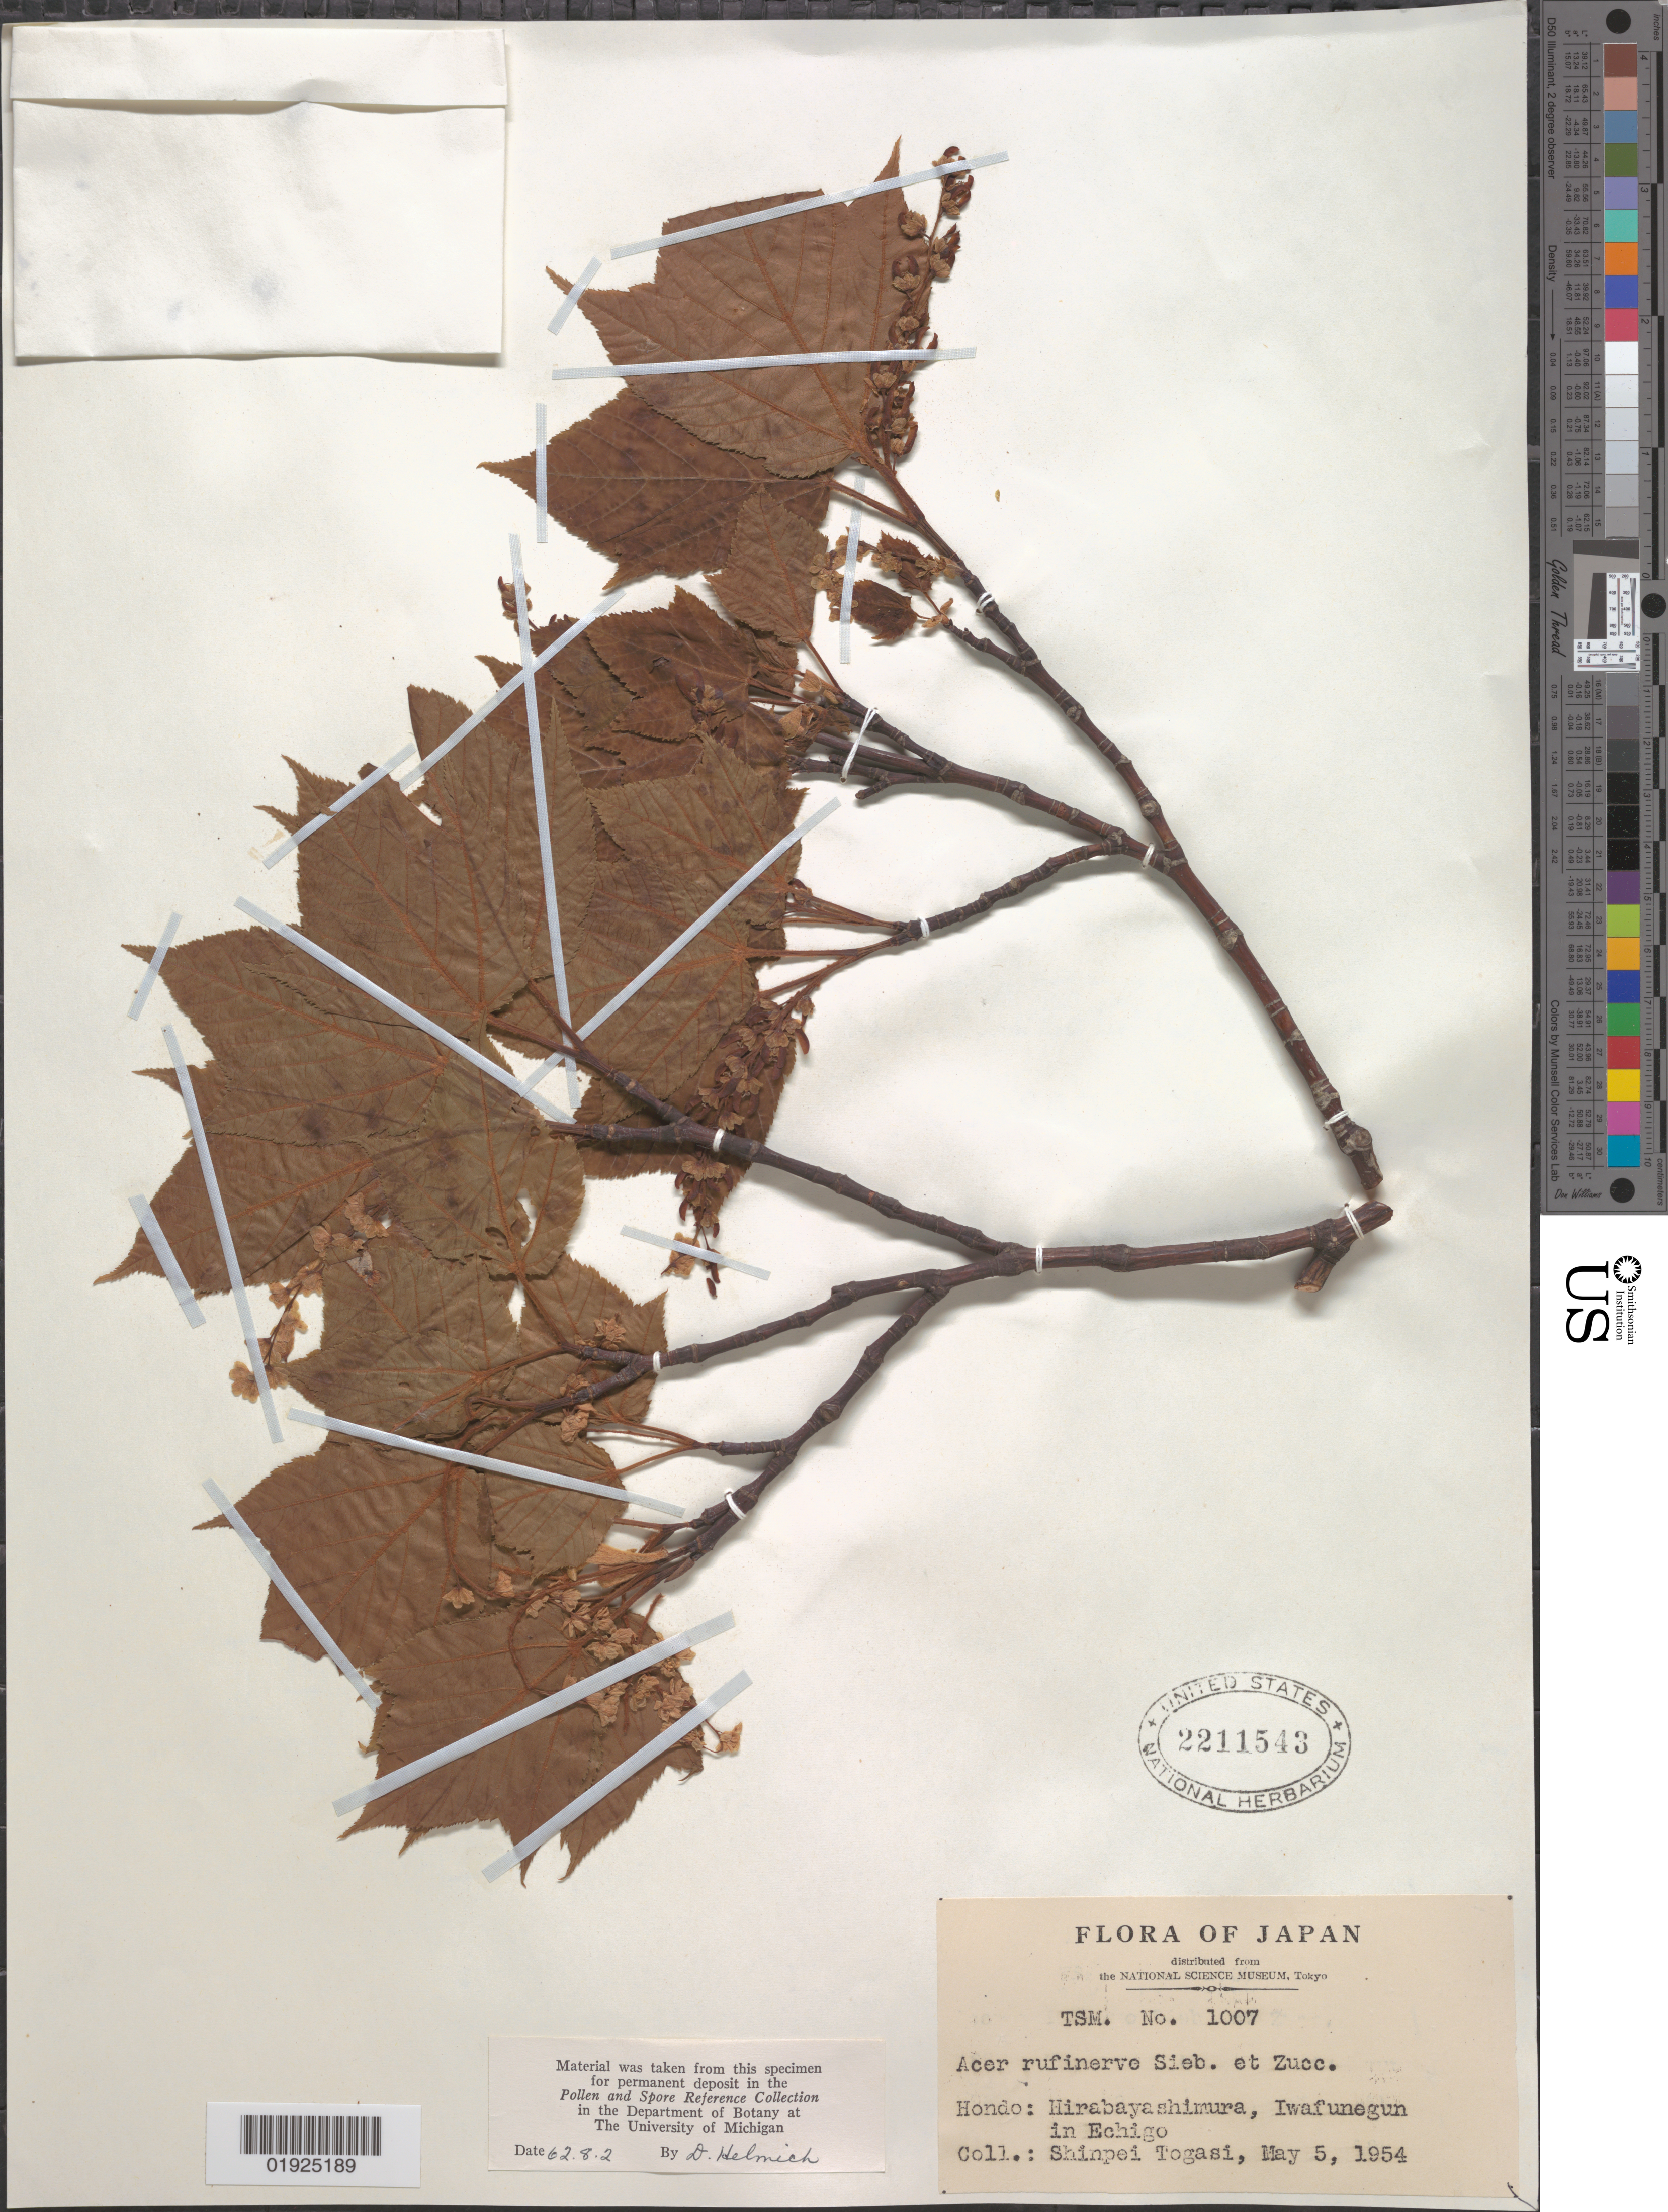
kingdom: Plantae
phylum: Tracheophyta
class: Magnoliopsida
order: Sapindales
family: Sapindaceae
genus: Acer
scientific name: Acer rufinerve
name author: Siebold & Zucc.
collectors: S. Togasi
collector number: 1007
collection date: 1954-05-05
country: Japan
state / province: Niigata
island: Honshu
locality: Hondo [Honshu]: Hirabayashimura, Iwafunegun in Echigo [Niigata]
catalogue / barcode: US 2211543